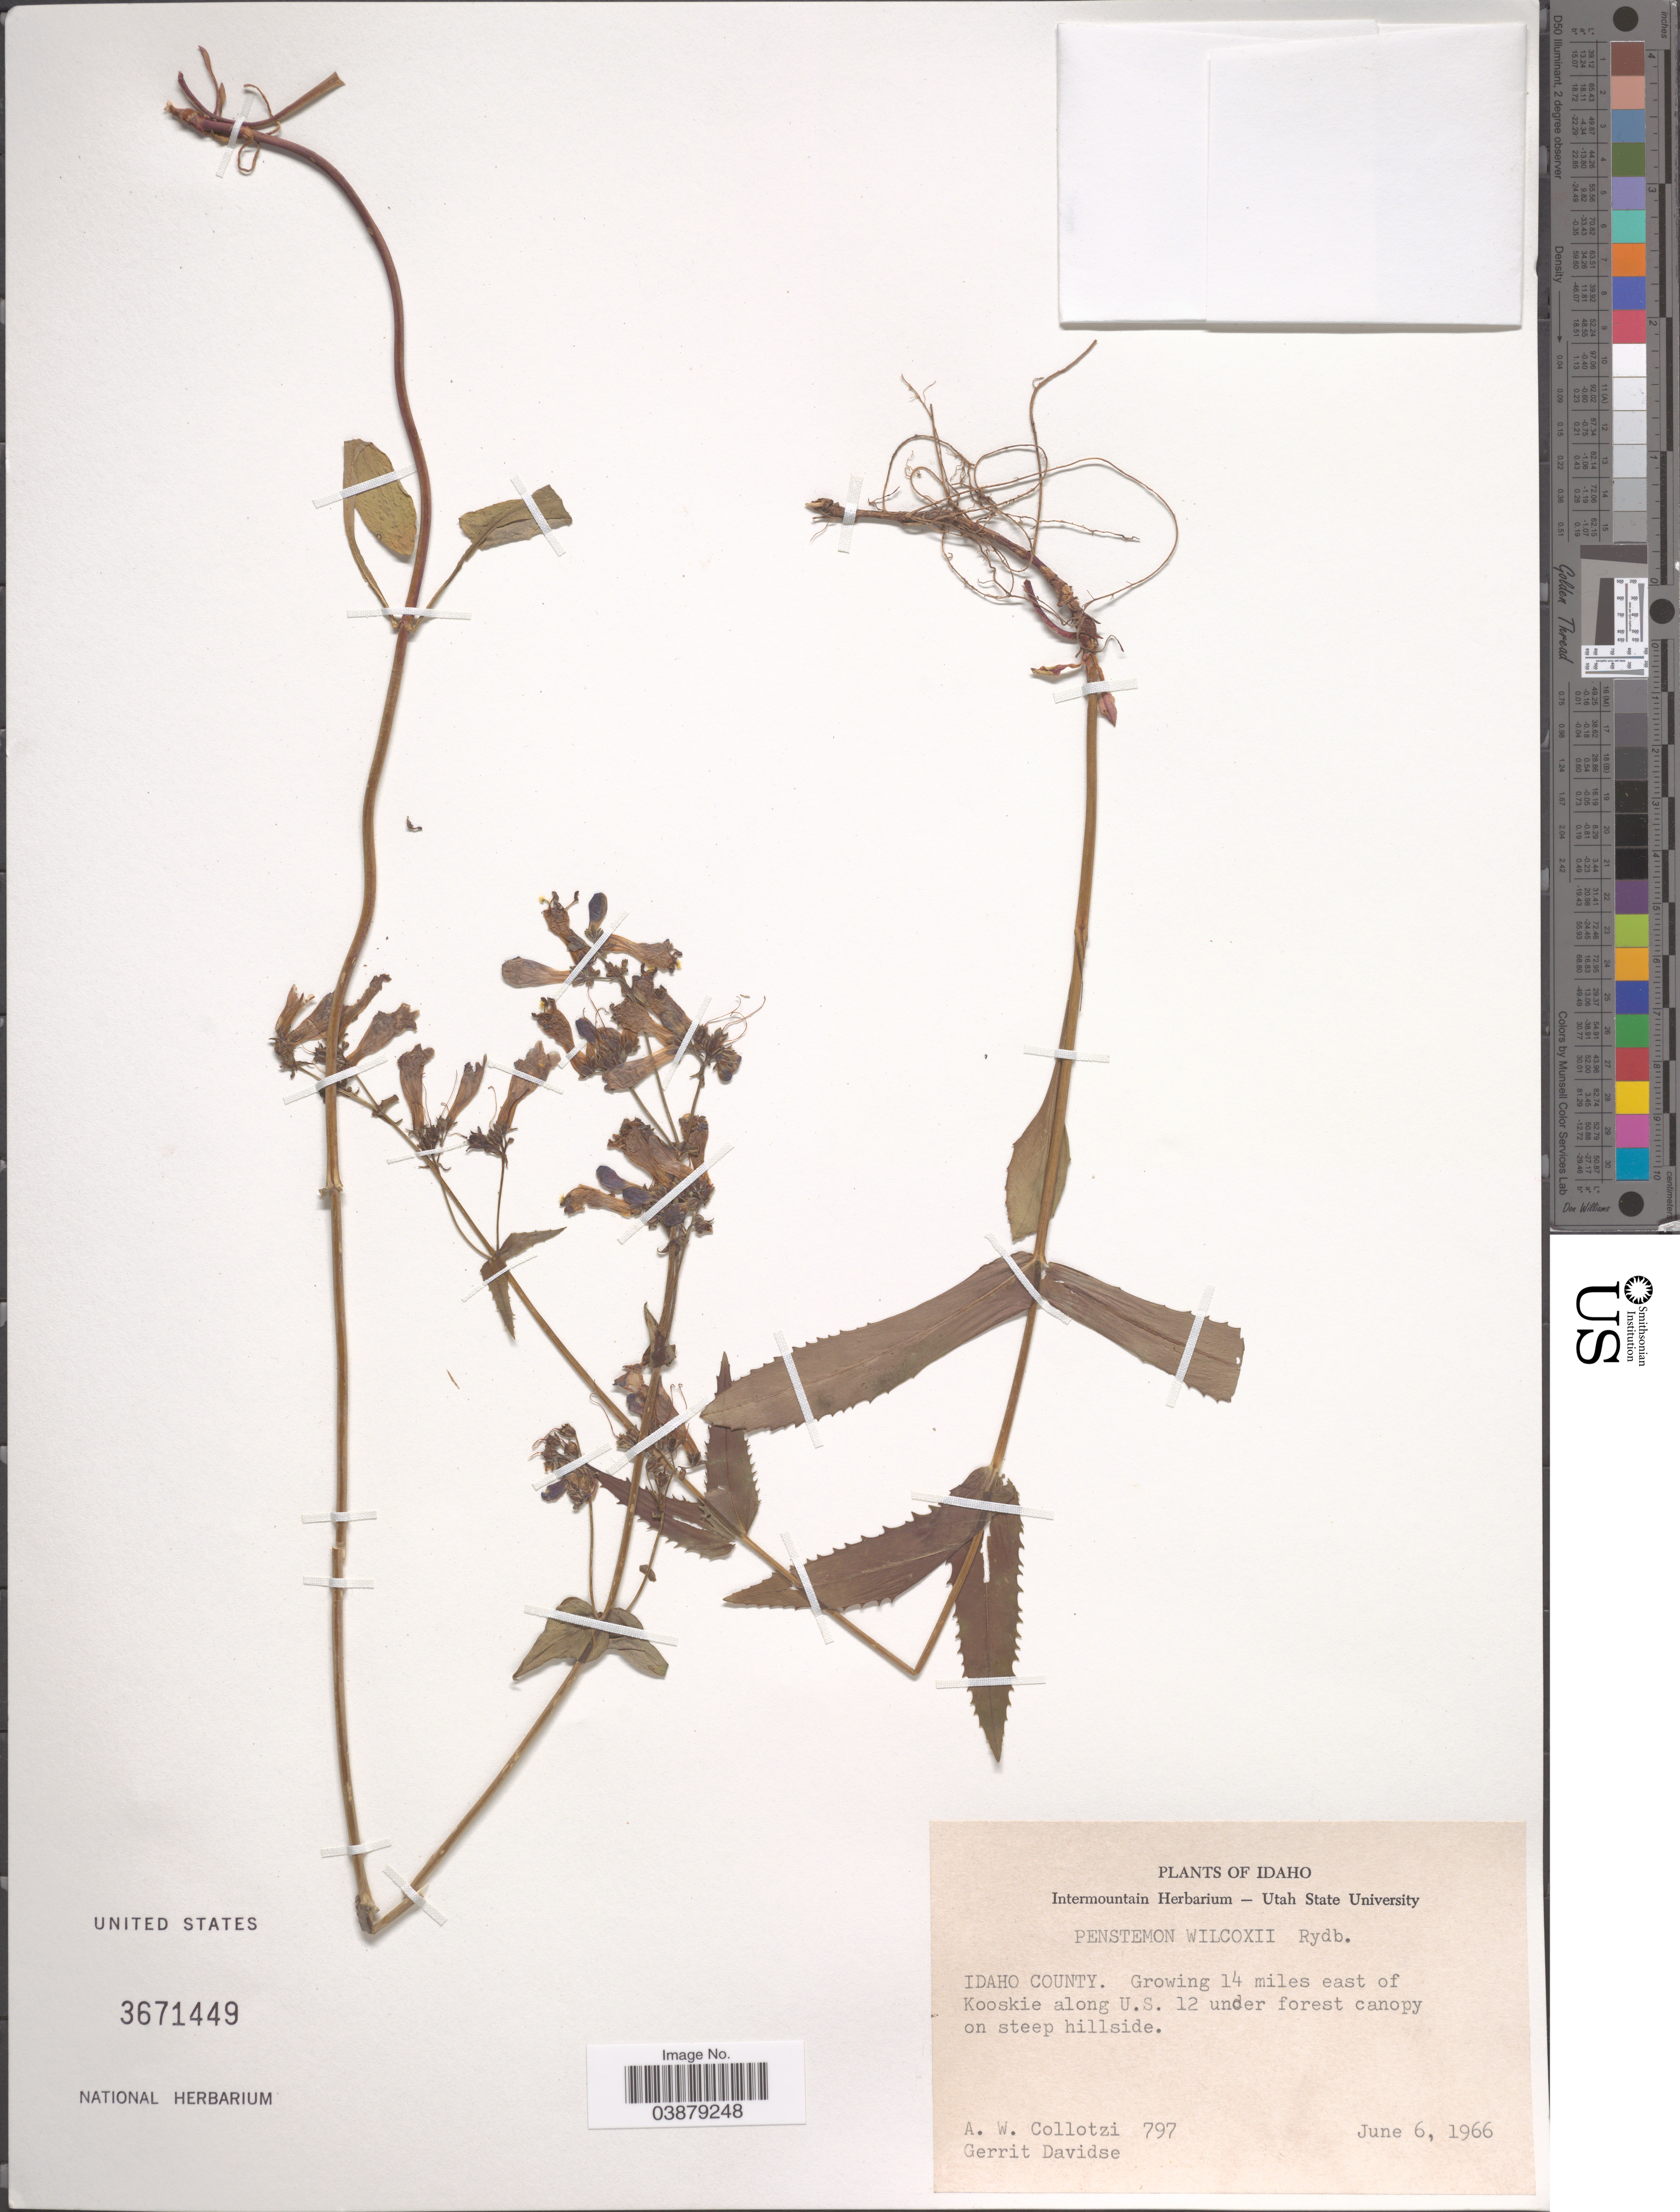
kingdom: Plantae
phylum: Tracheophyta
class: Magnoliopsida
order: Lamiales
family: Plantaginaceae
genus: Penstemon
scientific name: Penstemon wilcoxii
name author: Rydb.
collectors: A. W. Collotzi & G. Davidse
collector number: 797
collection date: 1966-06-06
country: United States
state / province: Idaho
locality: Idaho County. Growing 14 miles east of Kooskie along U.S. 12 under forest canopy on steep hillside.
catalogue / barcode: US 3671449